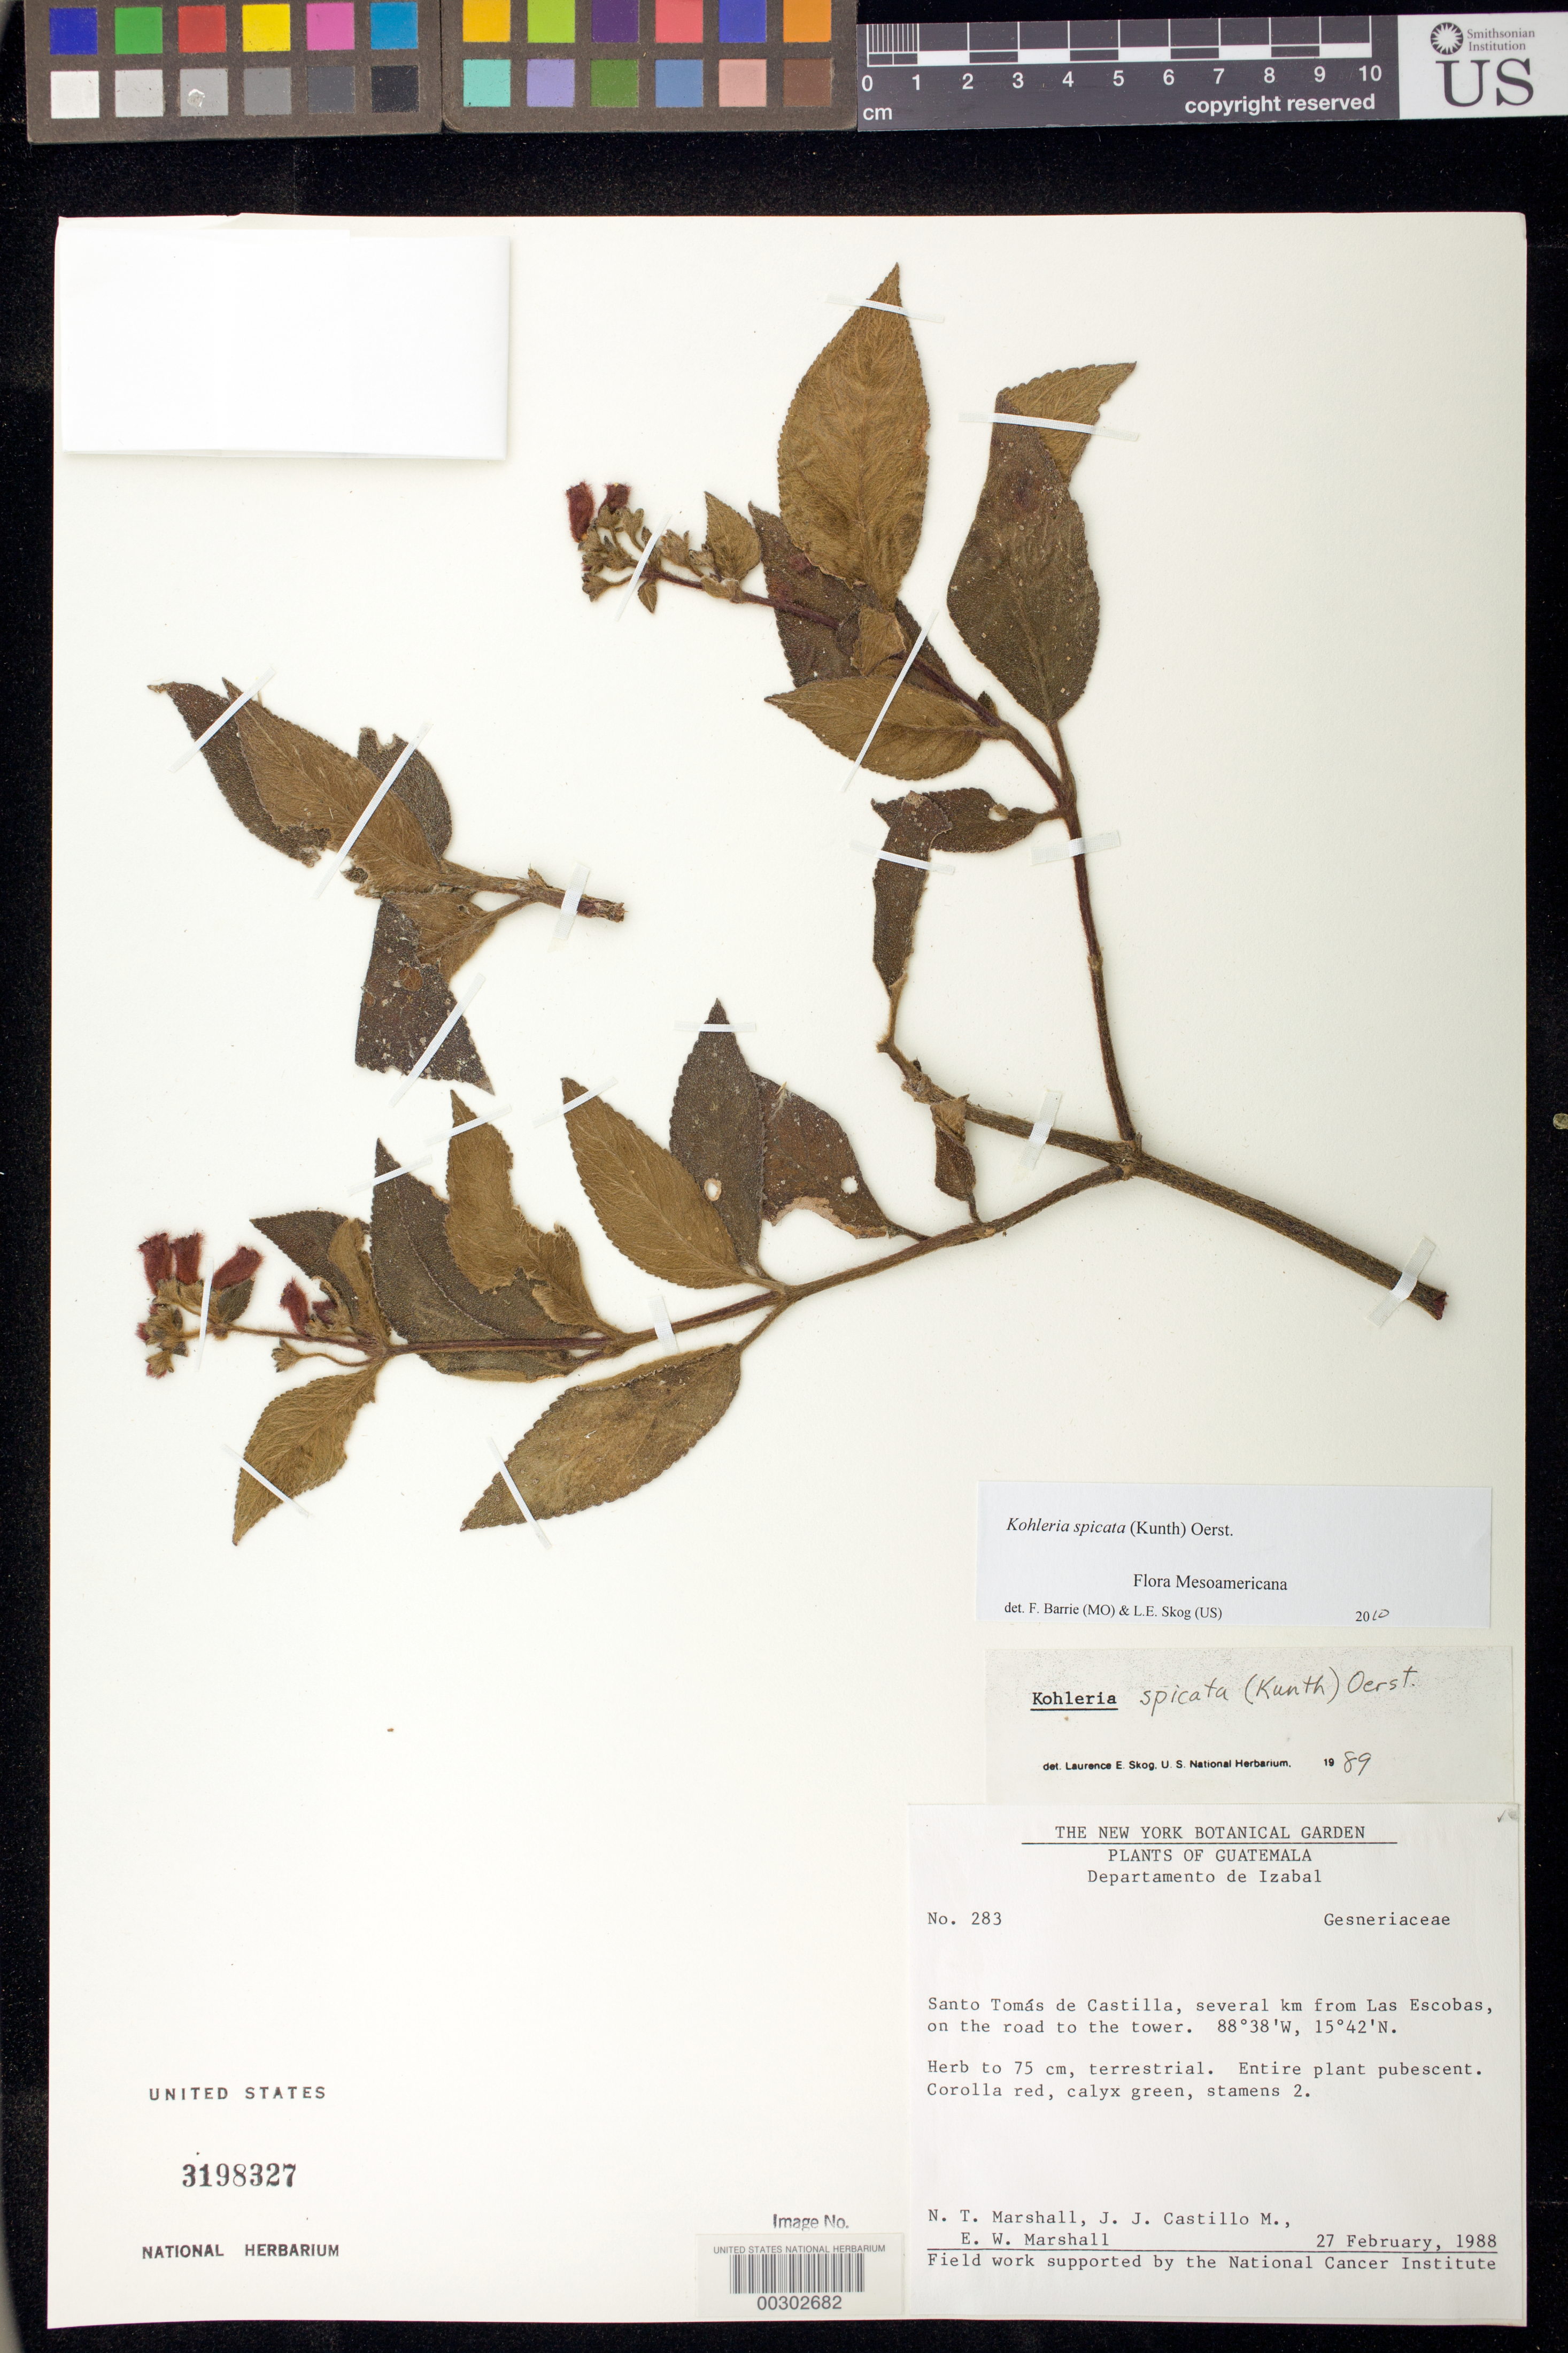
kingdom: Plantae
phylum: Tracheophyta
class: Magnoliopsida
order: Lamiales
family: Gesneriaceae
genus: Kohleria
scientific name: Kohleria spicata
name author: (Kunth) Oerst.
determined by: Skog, Laurence E.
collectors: N. T. Marshall, J. Castillo & E. W. Marshall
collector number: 283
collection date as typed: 27 Feb 1988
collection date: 1988-02-27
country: Guatemala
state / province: Izabal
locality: Santo Tomas de Castilla, several km from Las Escobas, on the road to the tower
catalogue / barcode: US 3198327